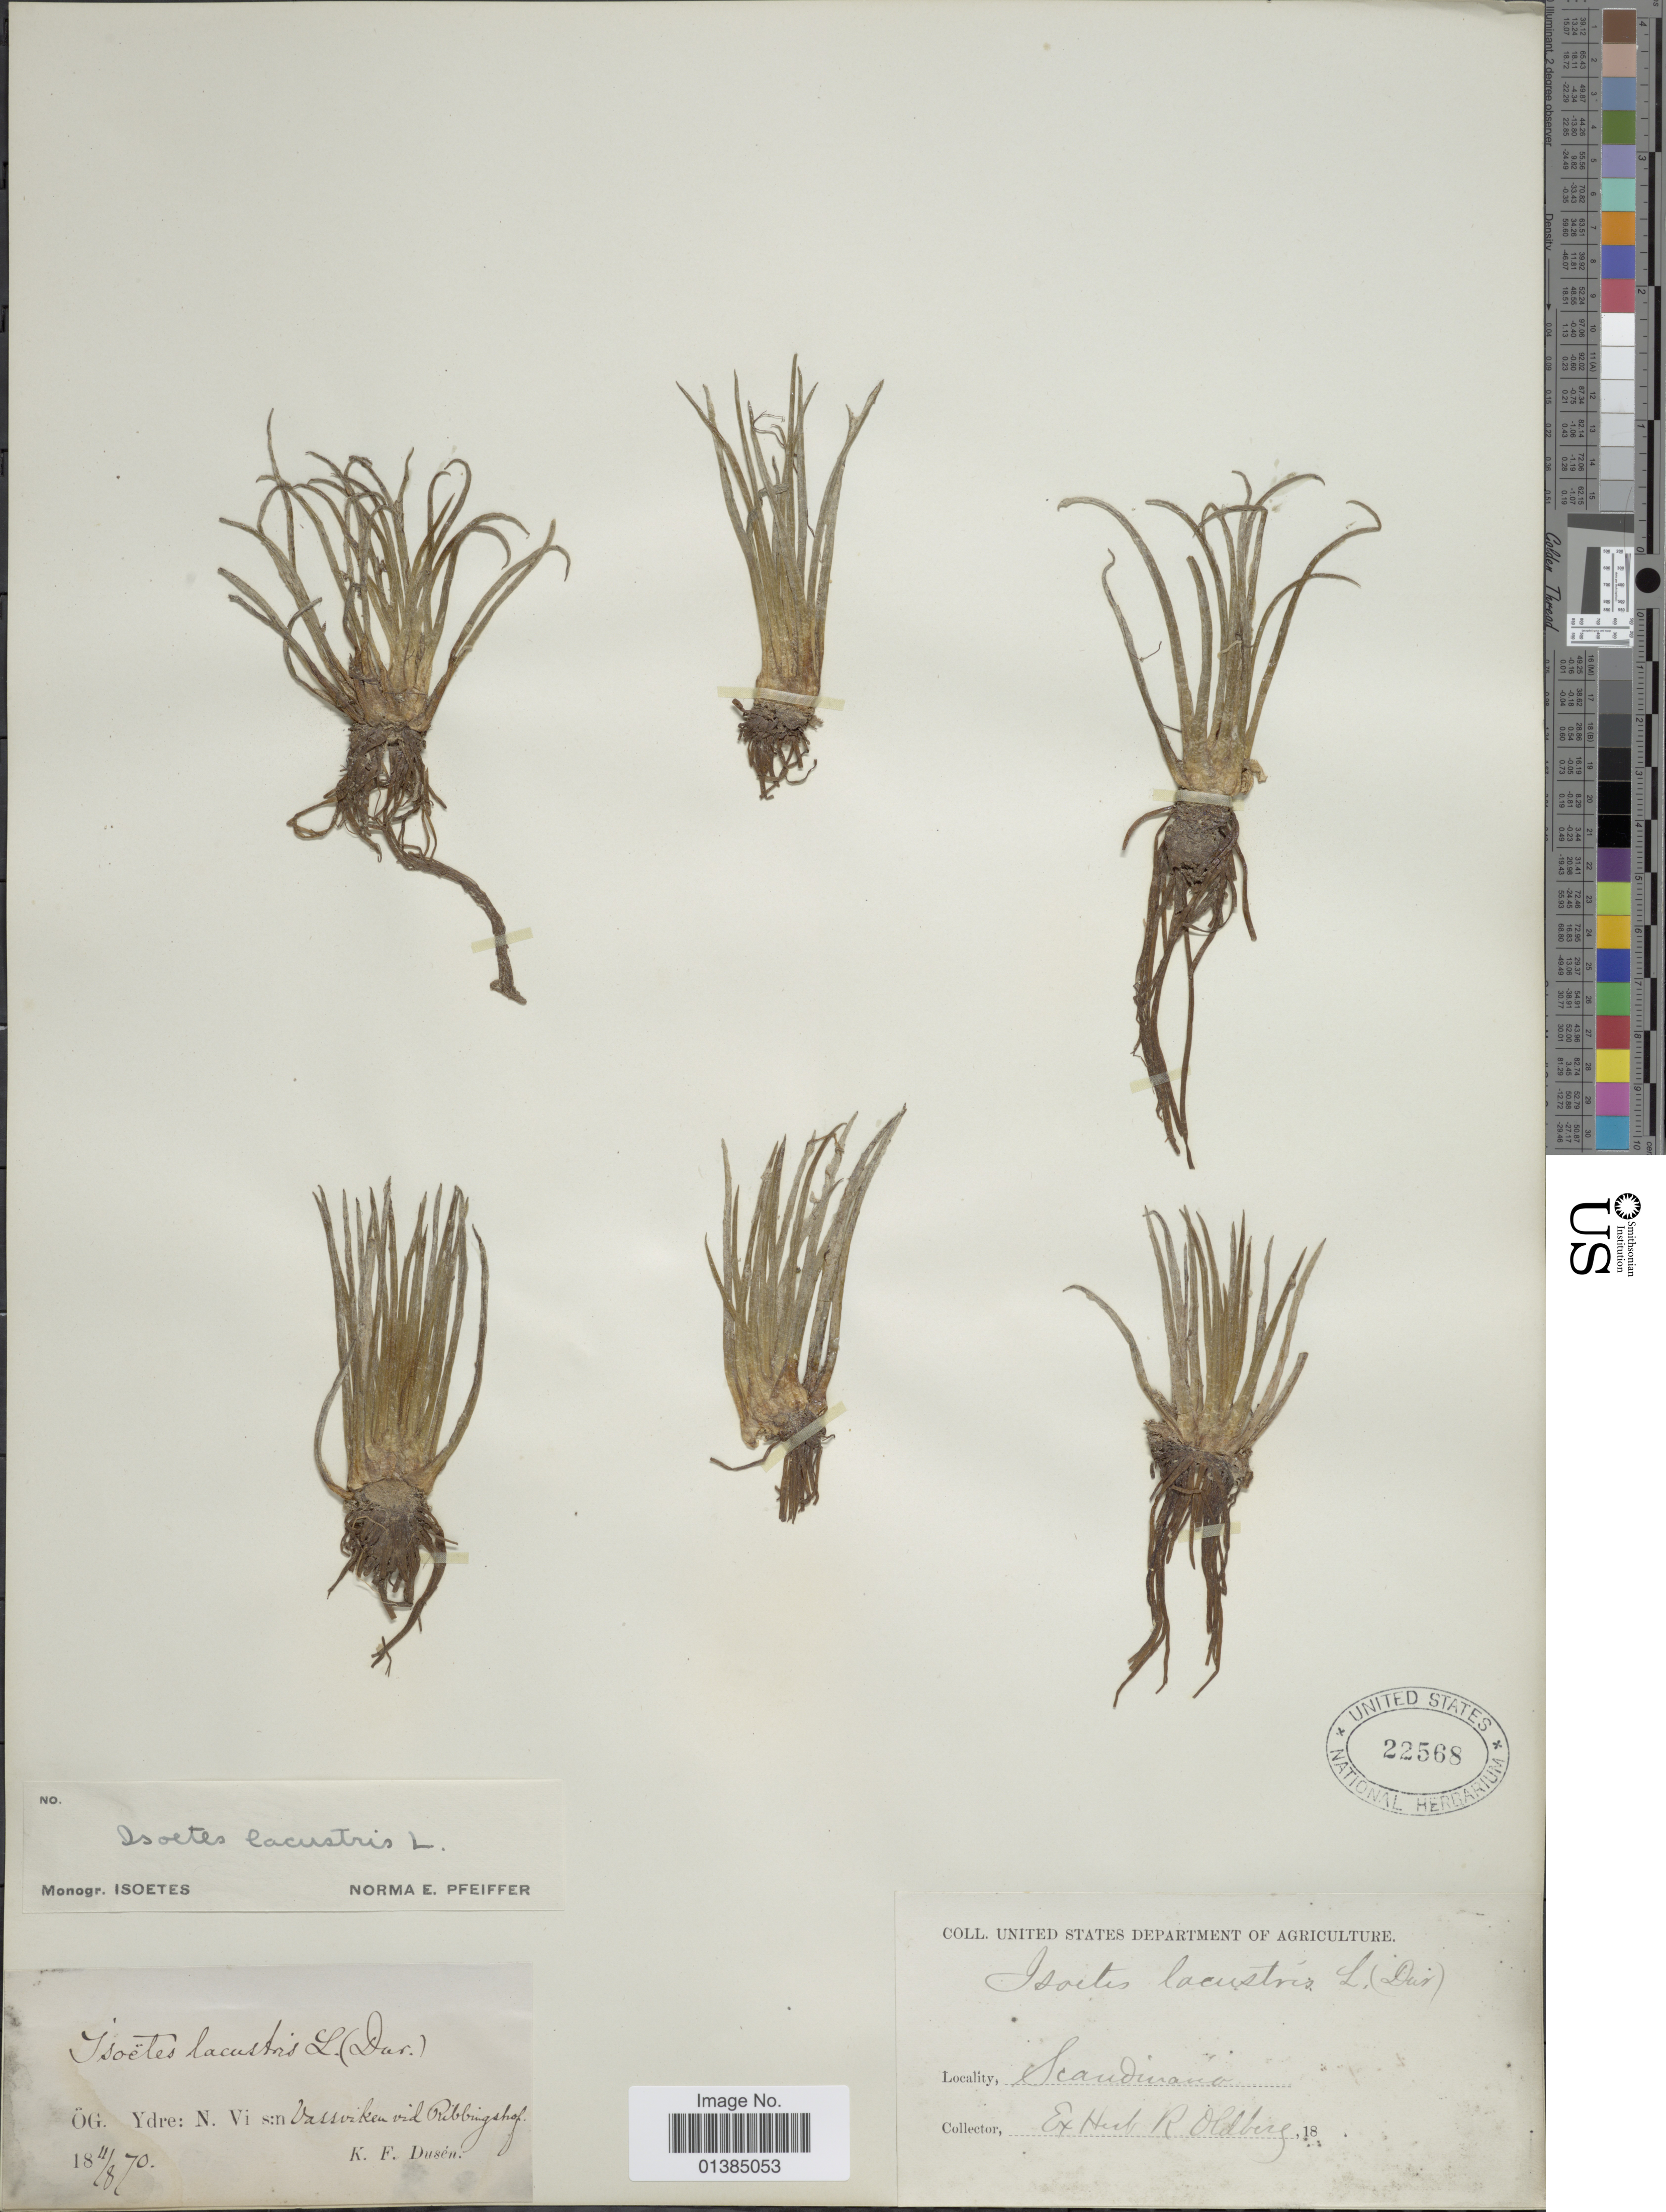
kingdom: Plantae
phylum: Tracheophyta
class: Lycopodiopsida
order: Isoetales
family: Isoetaceae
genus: Isoetes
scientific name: Isoetes lacustris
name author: L.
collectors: K. Dusén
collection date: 1870-08-11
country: Sweden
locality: Ög. Ydre: N. Vi s:n Vassviken vid [illegible text], Scandinavia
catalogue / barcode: US 22568